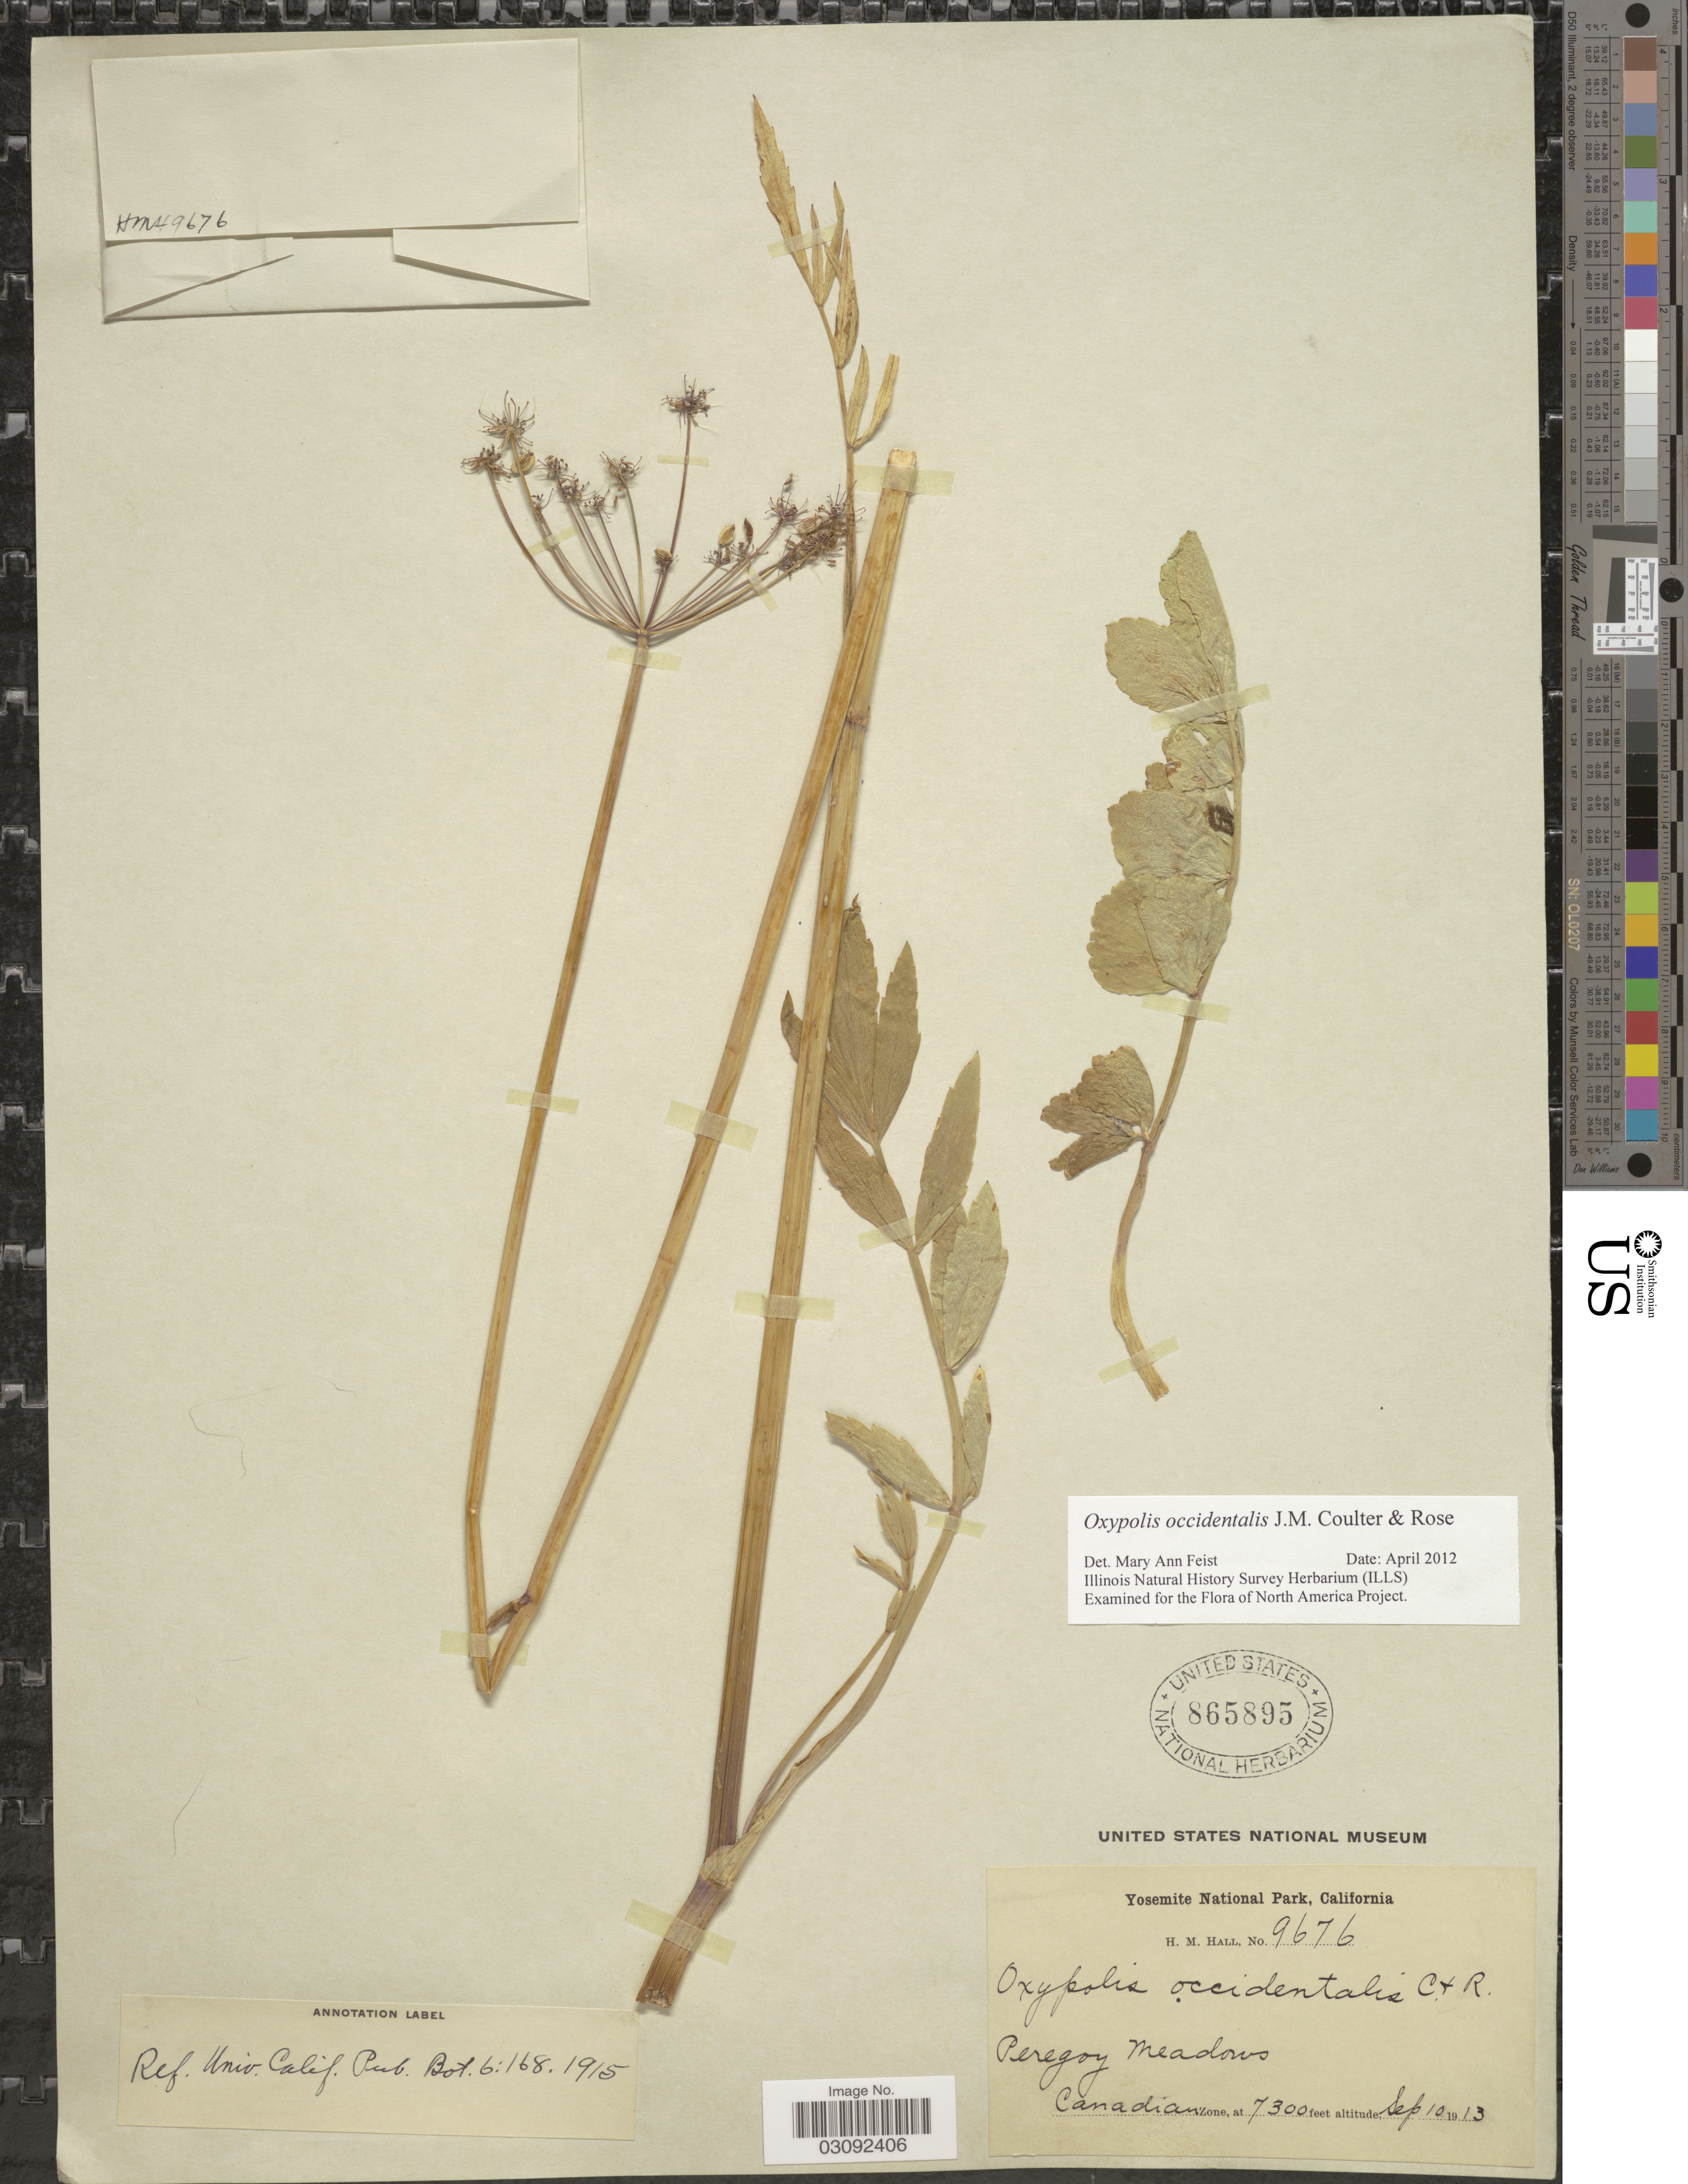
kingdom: Plantae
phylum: Tracheophyta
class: Magnoliopsida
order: Apiales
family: Apiaceae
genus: Oxypolis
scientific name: Oxypolis occidentalis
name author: J.M. Coult. & Rose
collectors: H. M. Hall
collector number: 9676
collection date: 1913-09-10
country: United States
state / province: California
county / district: Mariposa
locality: Yosemite National Park. Peregoy Meadows. Canadian Zone.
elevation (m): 2225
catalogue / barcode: US 865895